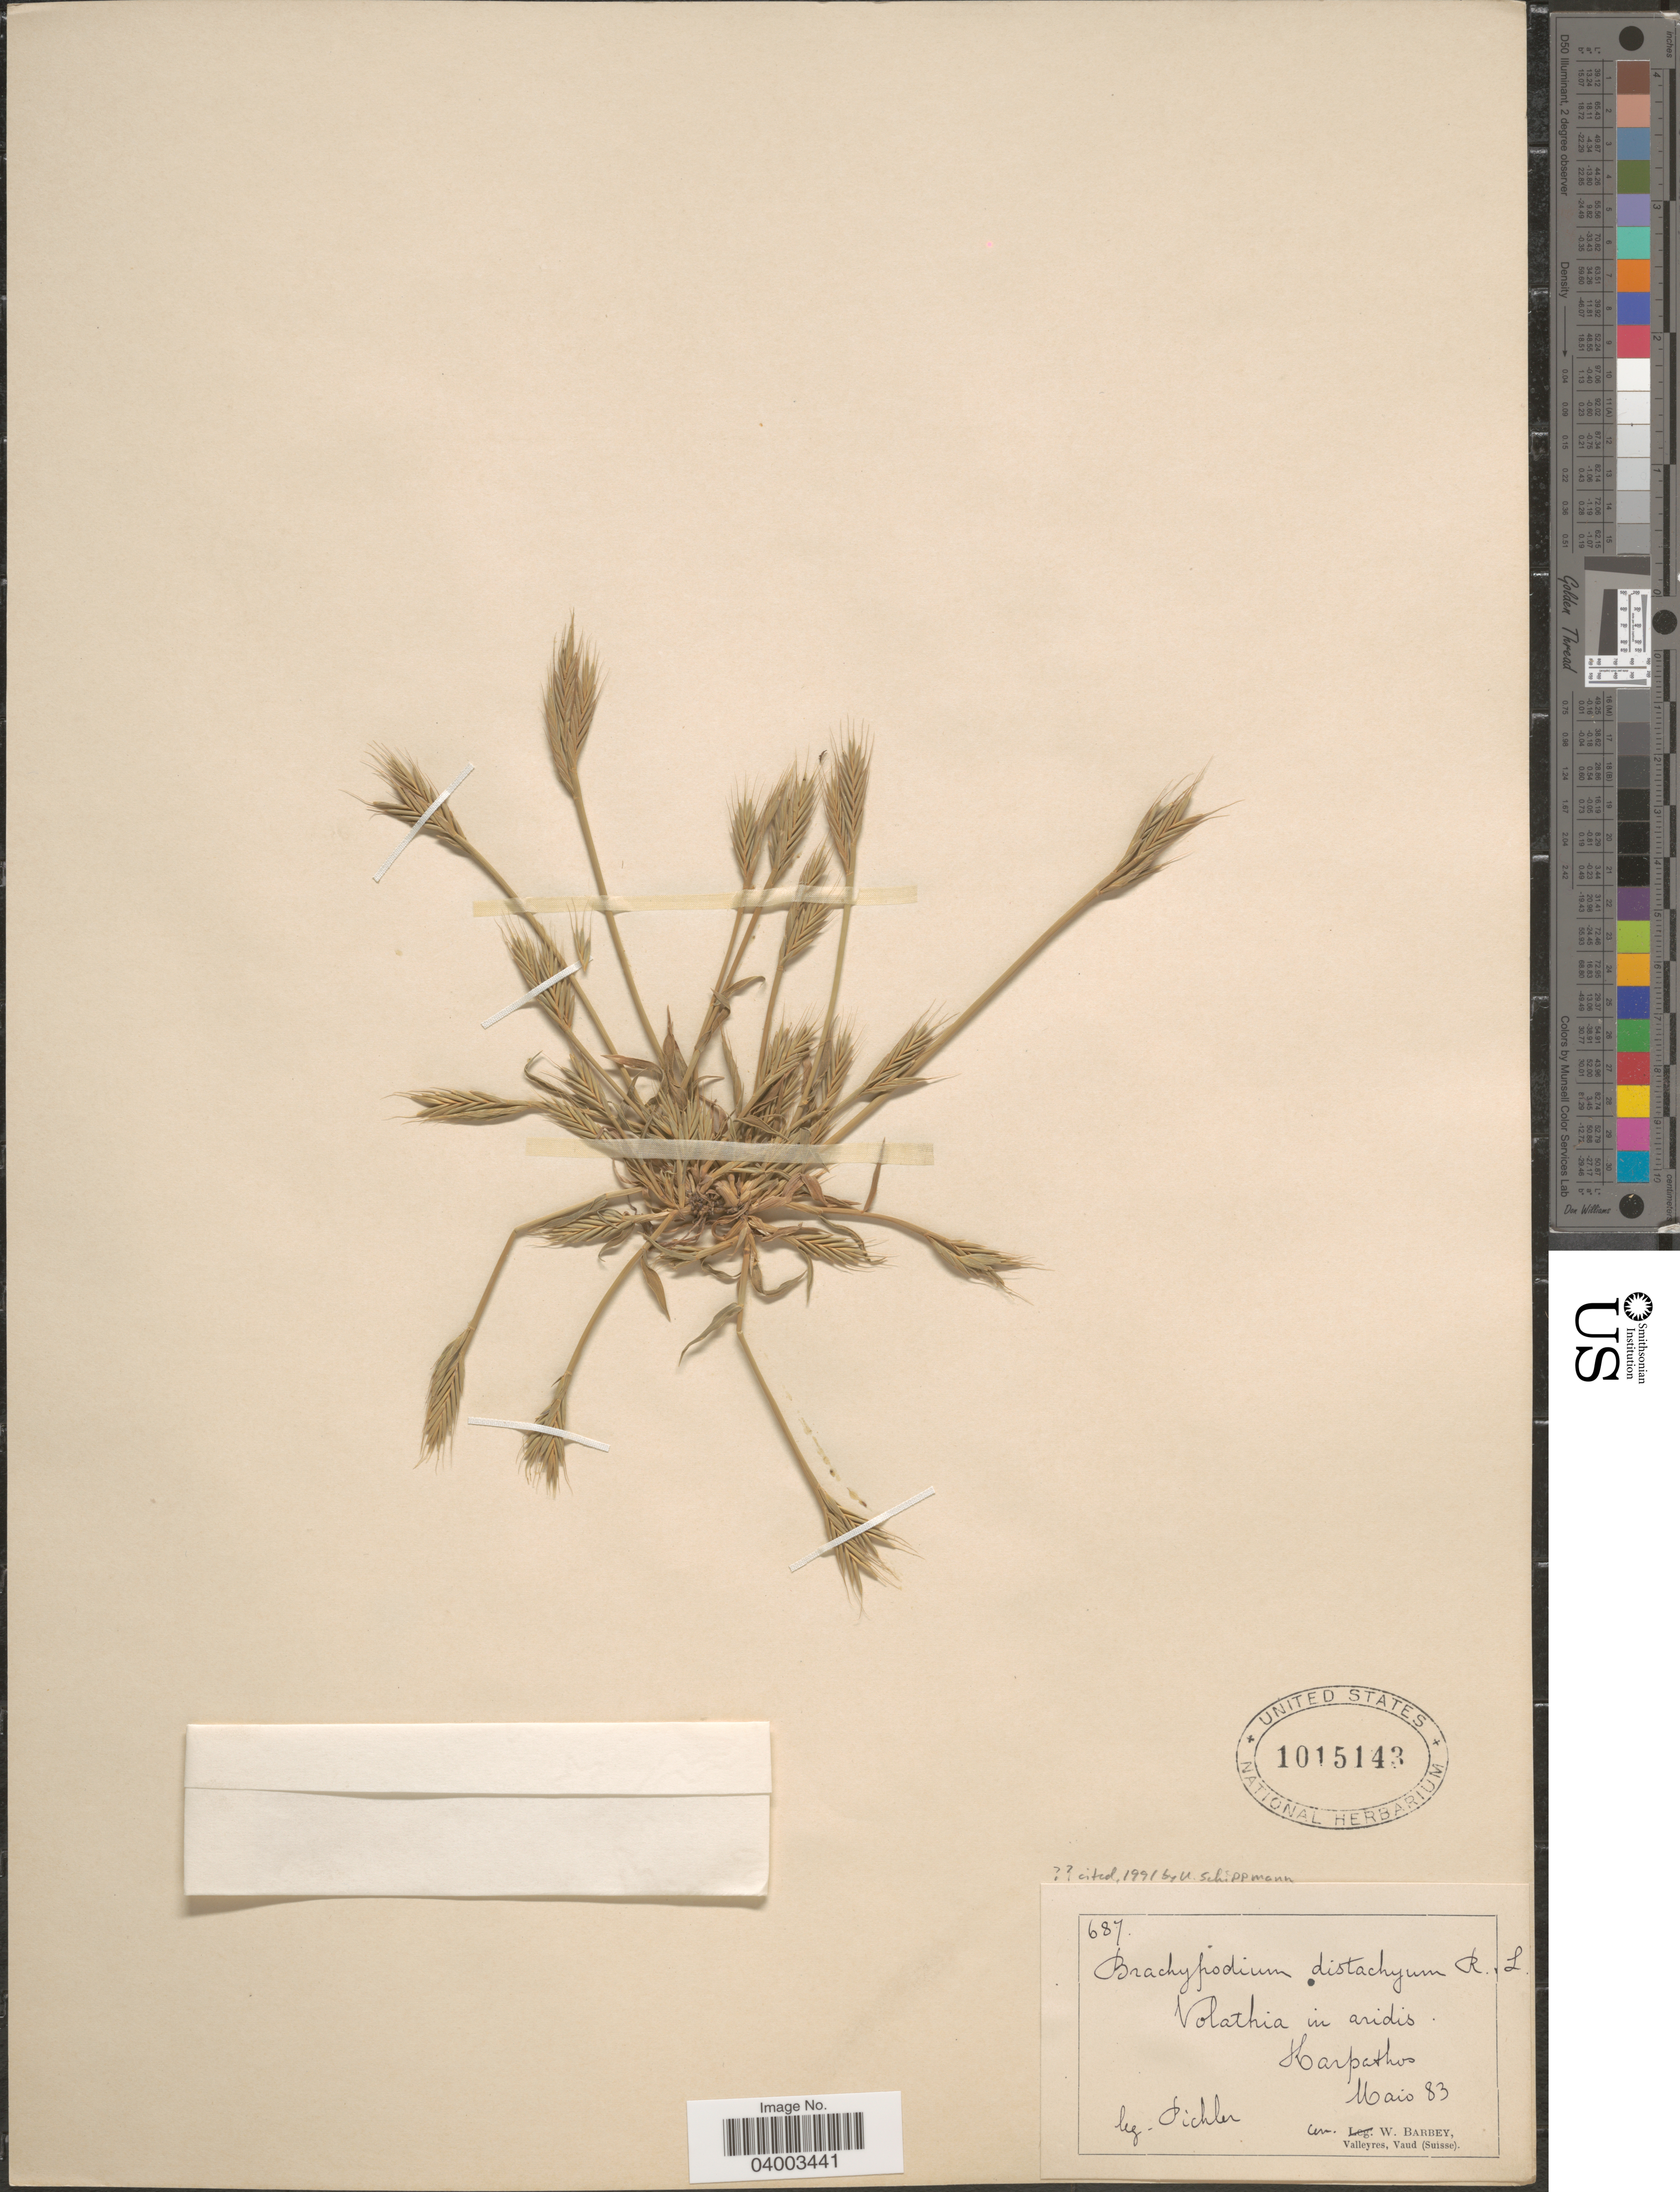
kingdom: Plantae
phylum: Tracheophyta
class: Liliopsida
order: Poales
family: Poaceae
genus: Brachypodium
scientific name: Brachypodium distachyon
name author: (L.) P. Beauv.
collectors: Pichler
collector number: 687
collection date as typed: Transcribed d/m/y: /5/83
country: Greece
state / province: South Aegean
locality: Volathia in aridis. Karpathos.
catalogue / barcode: US 1015143